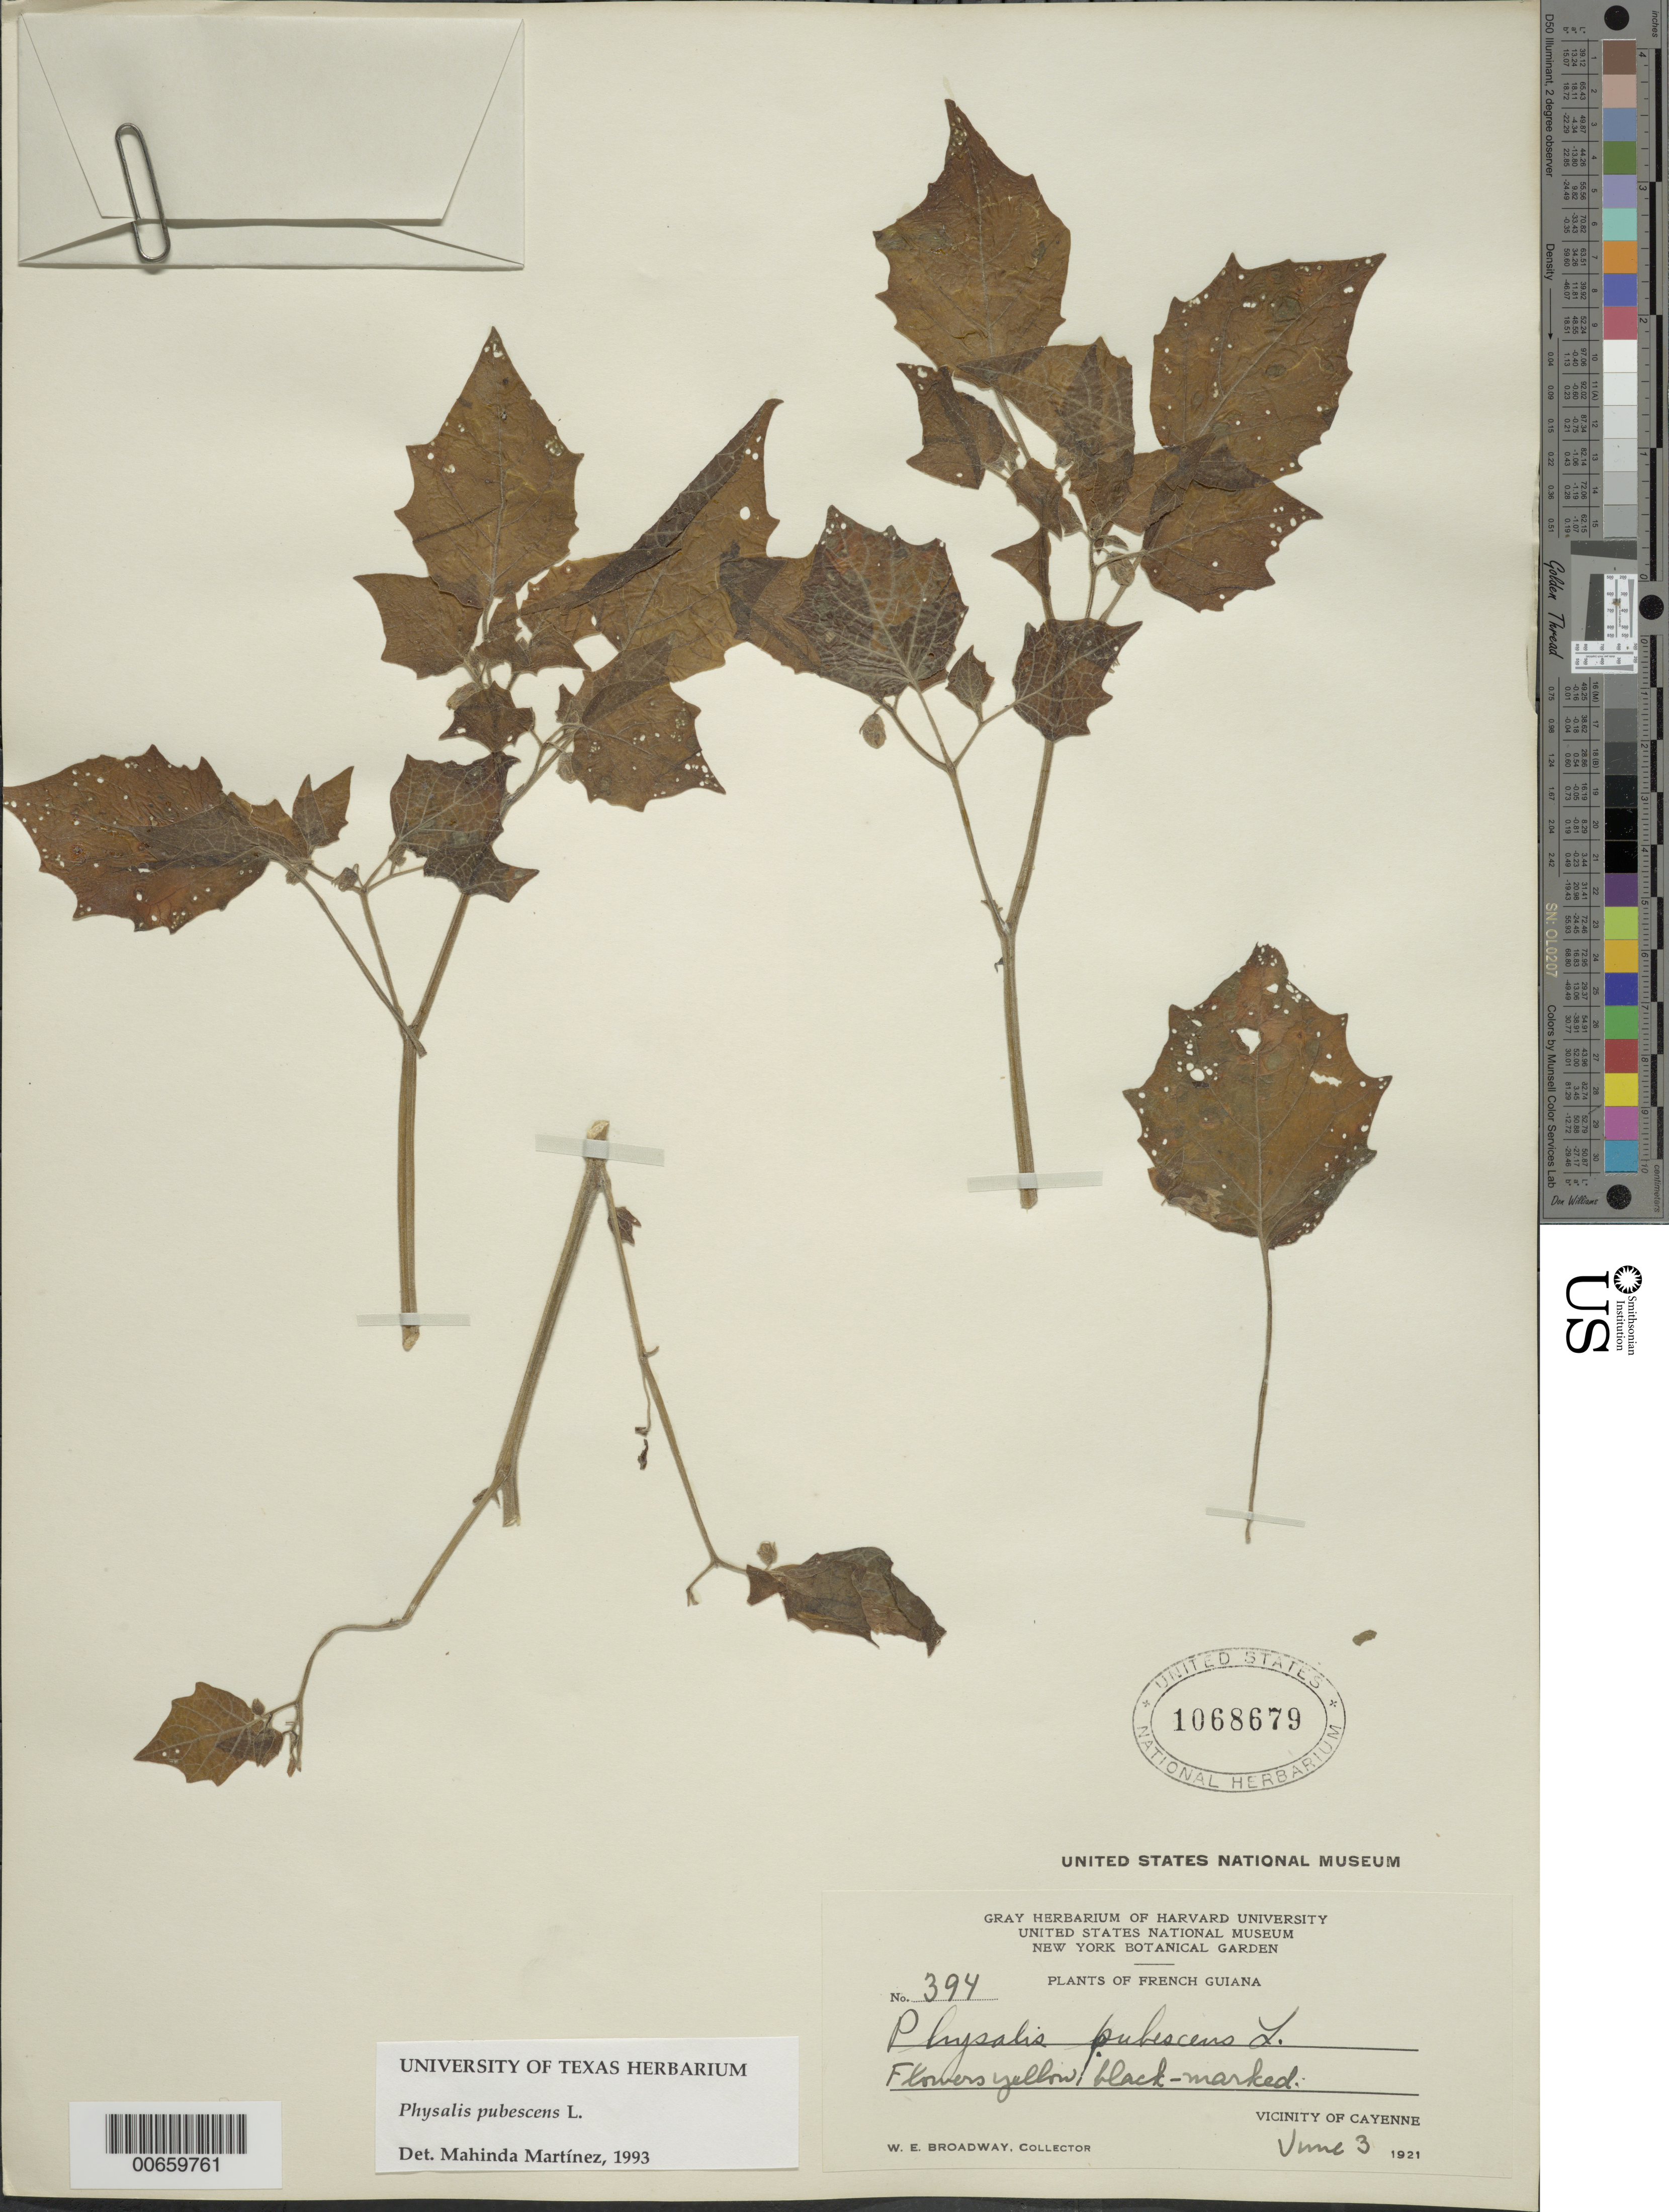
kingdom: Plantae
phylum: Tracheophyta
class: Magnoliopsida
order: Solanales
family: Solanaceae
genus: Physalis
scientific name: Physalis pubescens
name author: L.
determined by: Martinez, M.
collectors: W. E. Broadway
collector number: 394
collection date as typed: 3-Jun-21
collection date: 1921-06-03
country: French Guiana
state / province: Cayenne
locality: Cayenne, vic.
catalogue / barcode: US 1068679